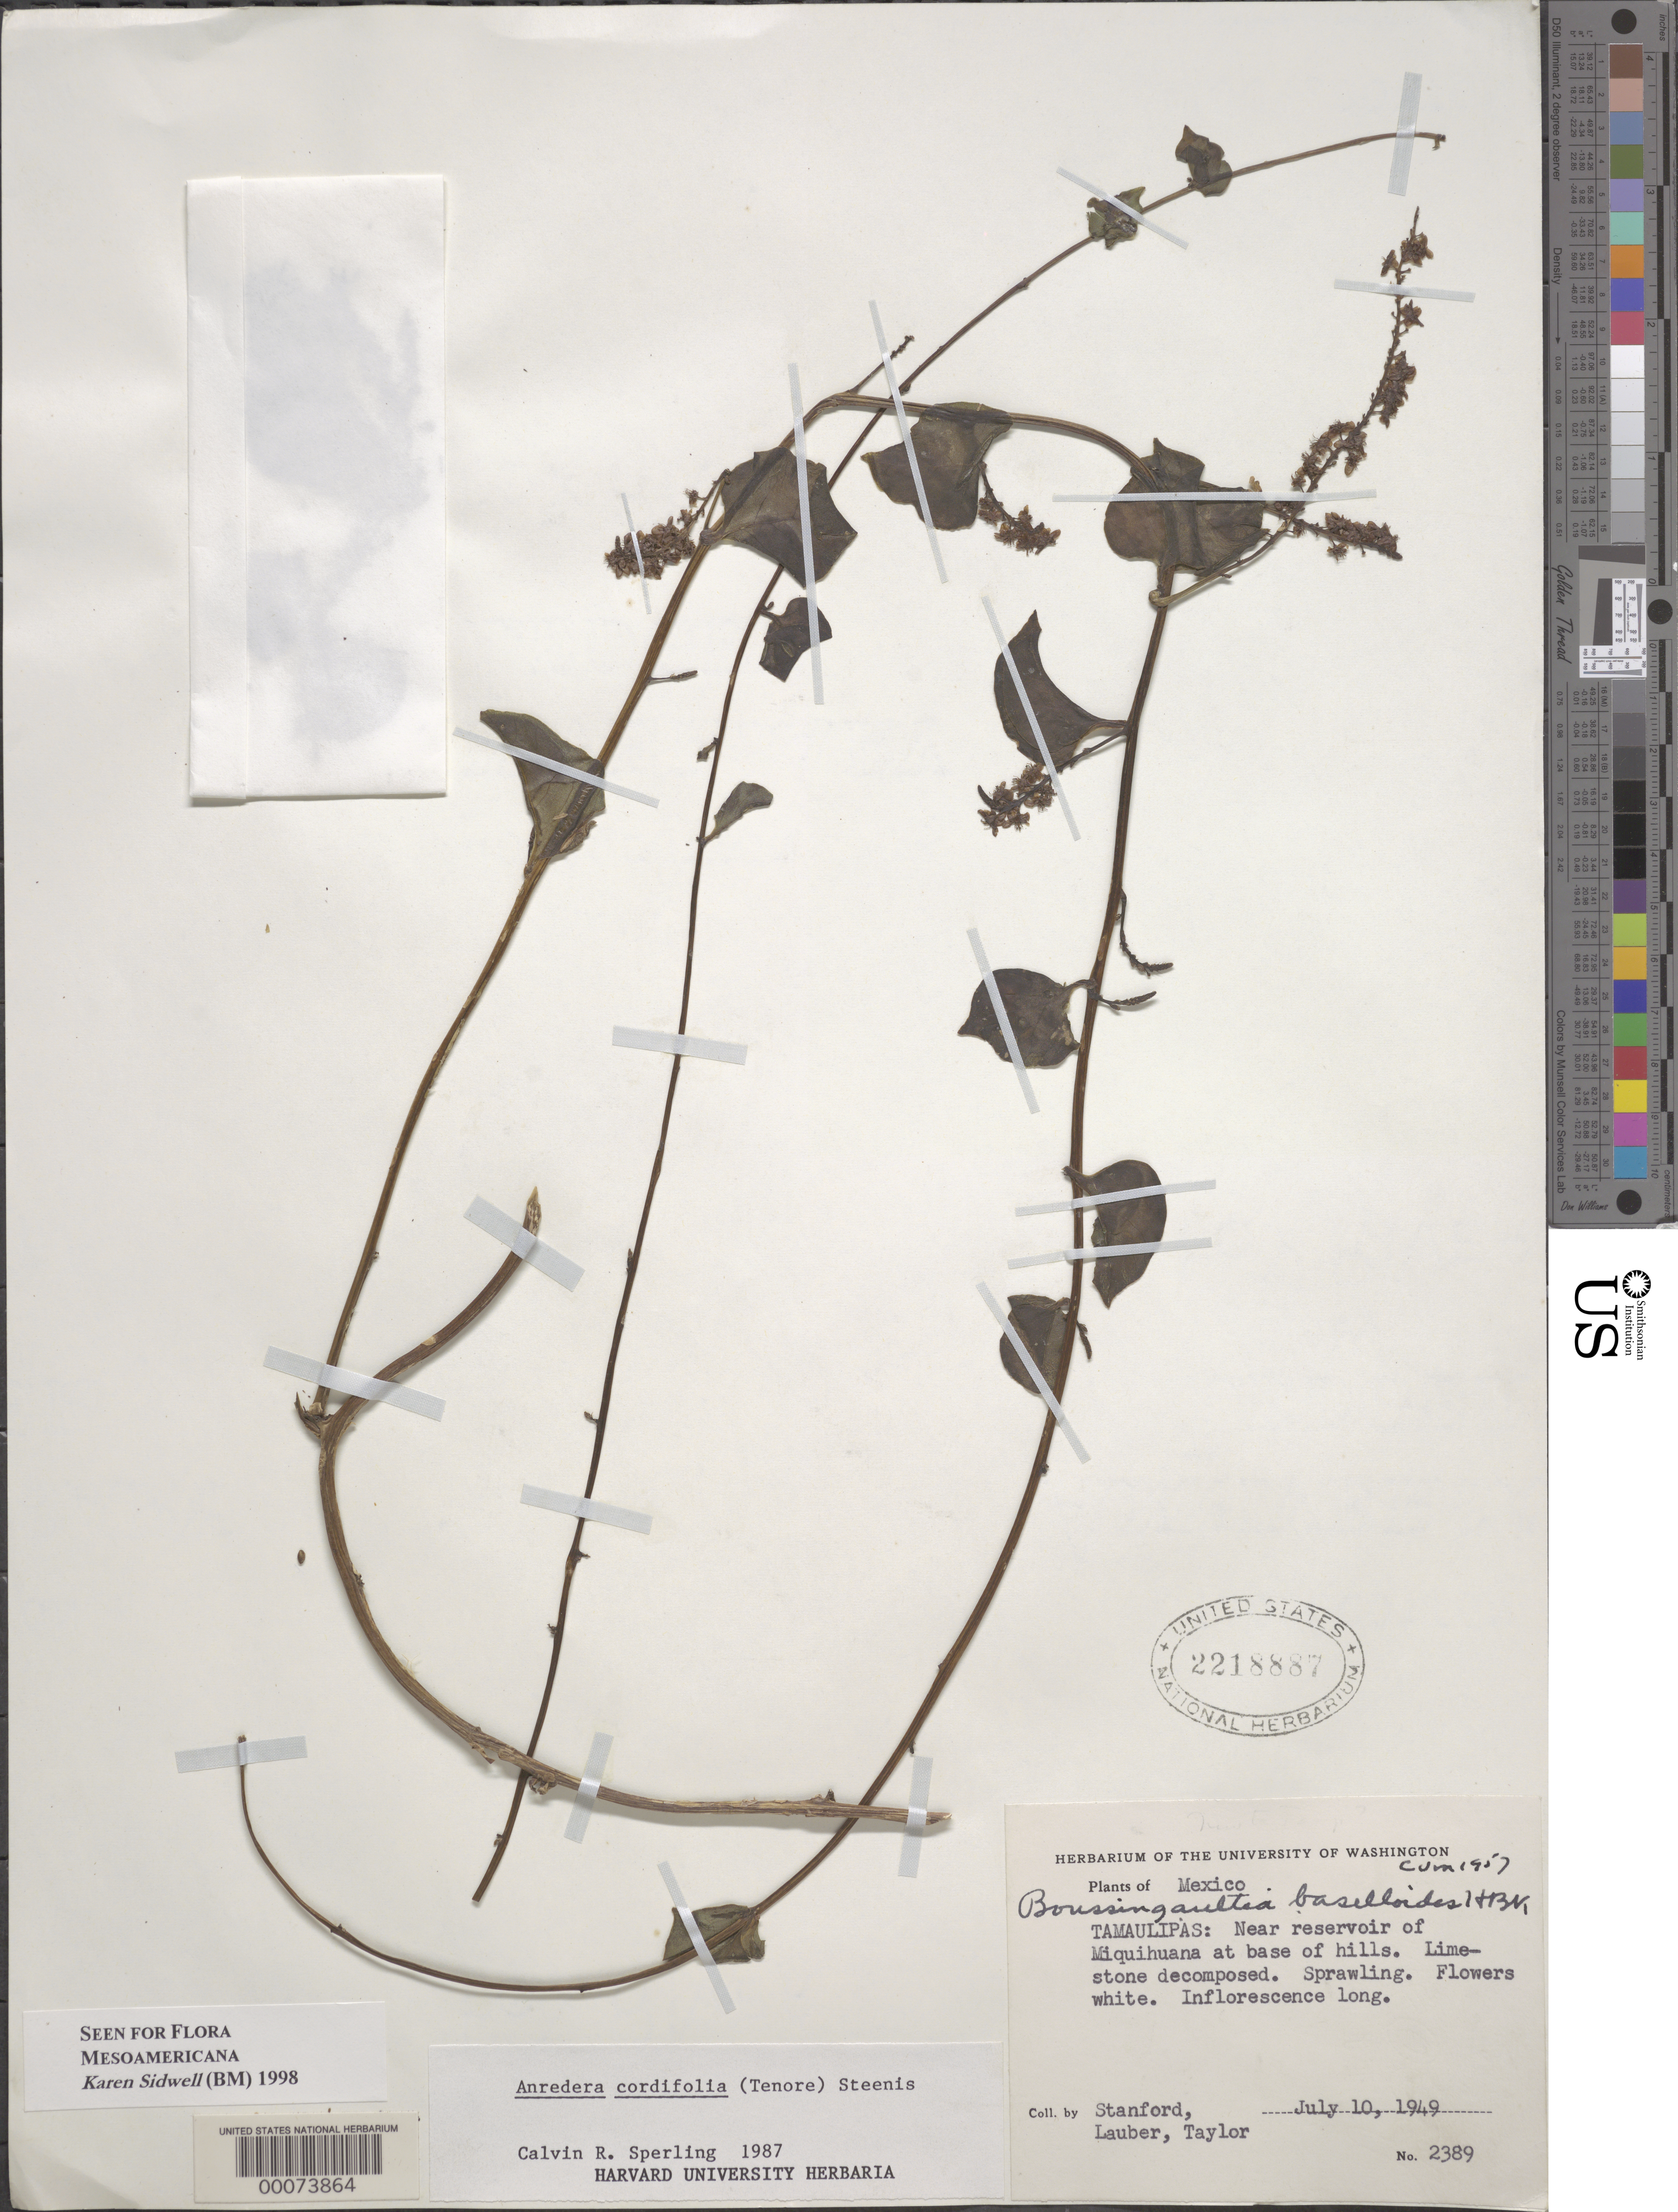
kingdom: Plantae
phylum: Tracheophyta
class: Magnoliopsida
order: Caryophyllales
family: Basellaceae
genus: Anredera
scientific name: Anredera cordifolia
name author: (Ten.) Steenis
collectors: -. Stanford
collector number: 2389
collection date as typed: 10 Jul 1949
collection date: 1949-07-10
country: Mexico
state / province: Tamaulipas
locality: Near reservoir of miquihuana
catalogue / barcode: US 2218887